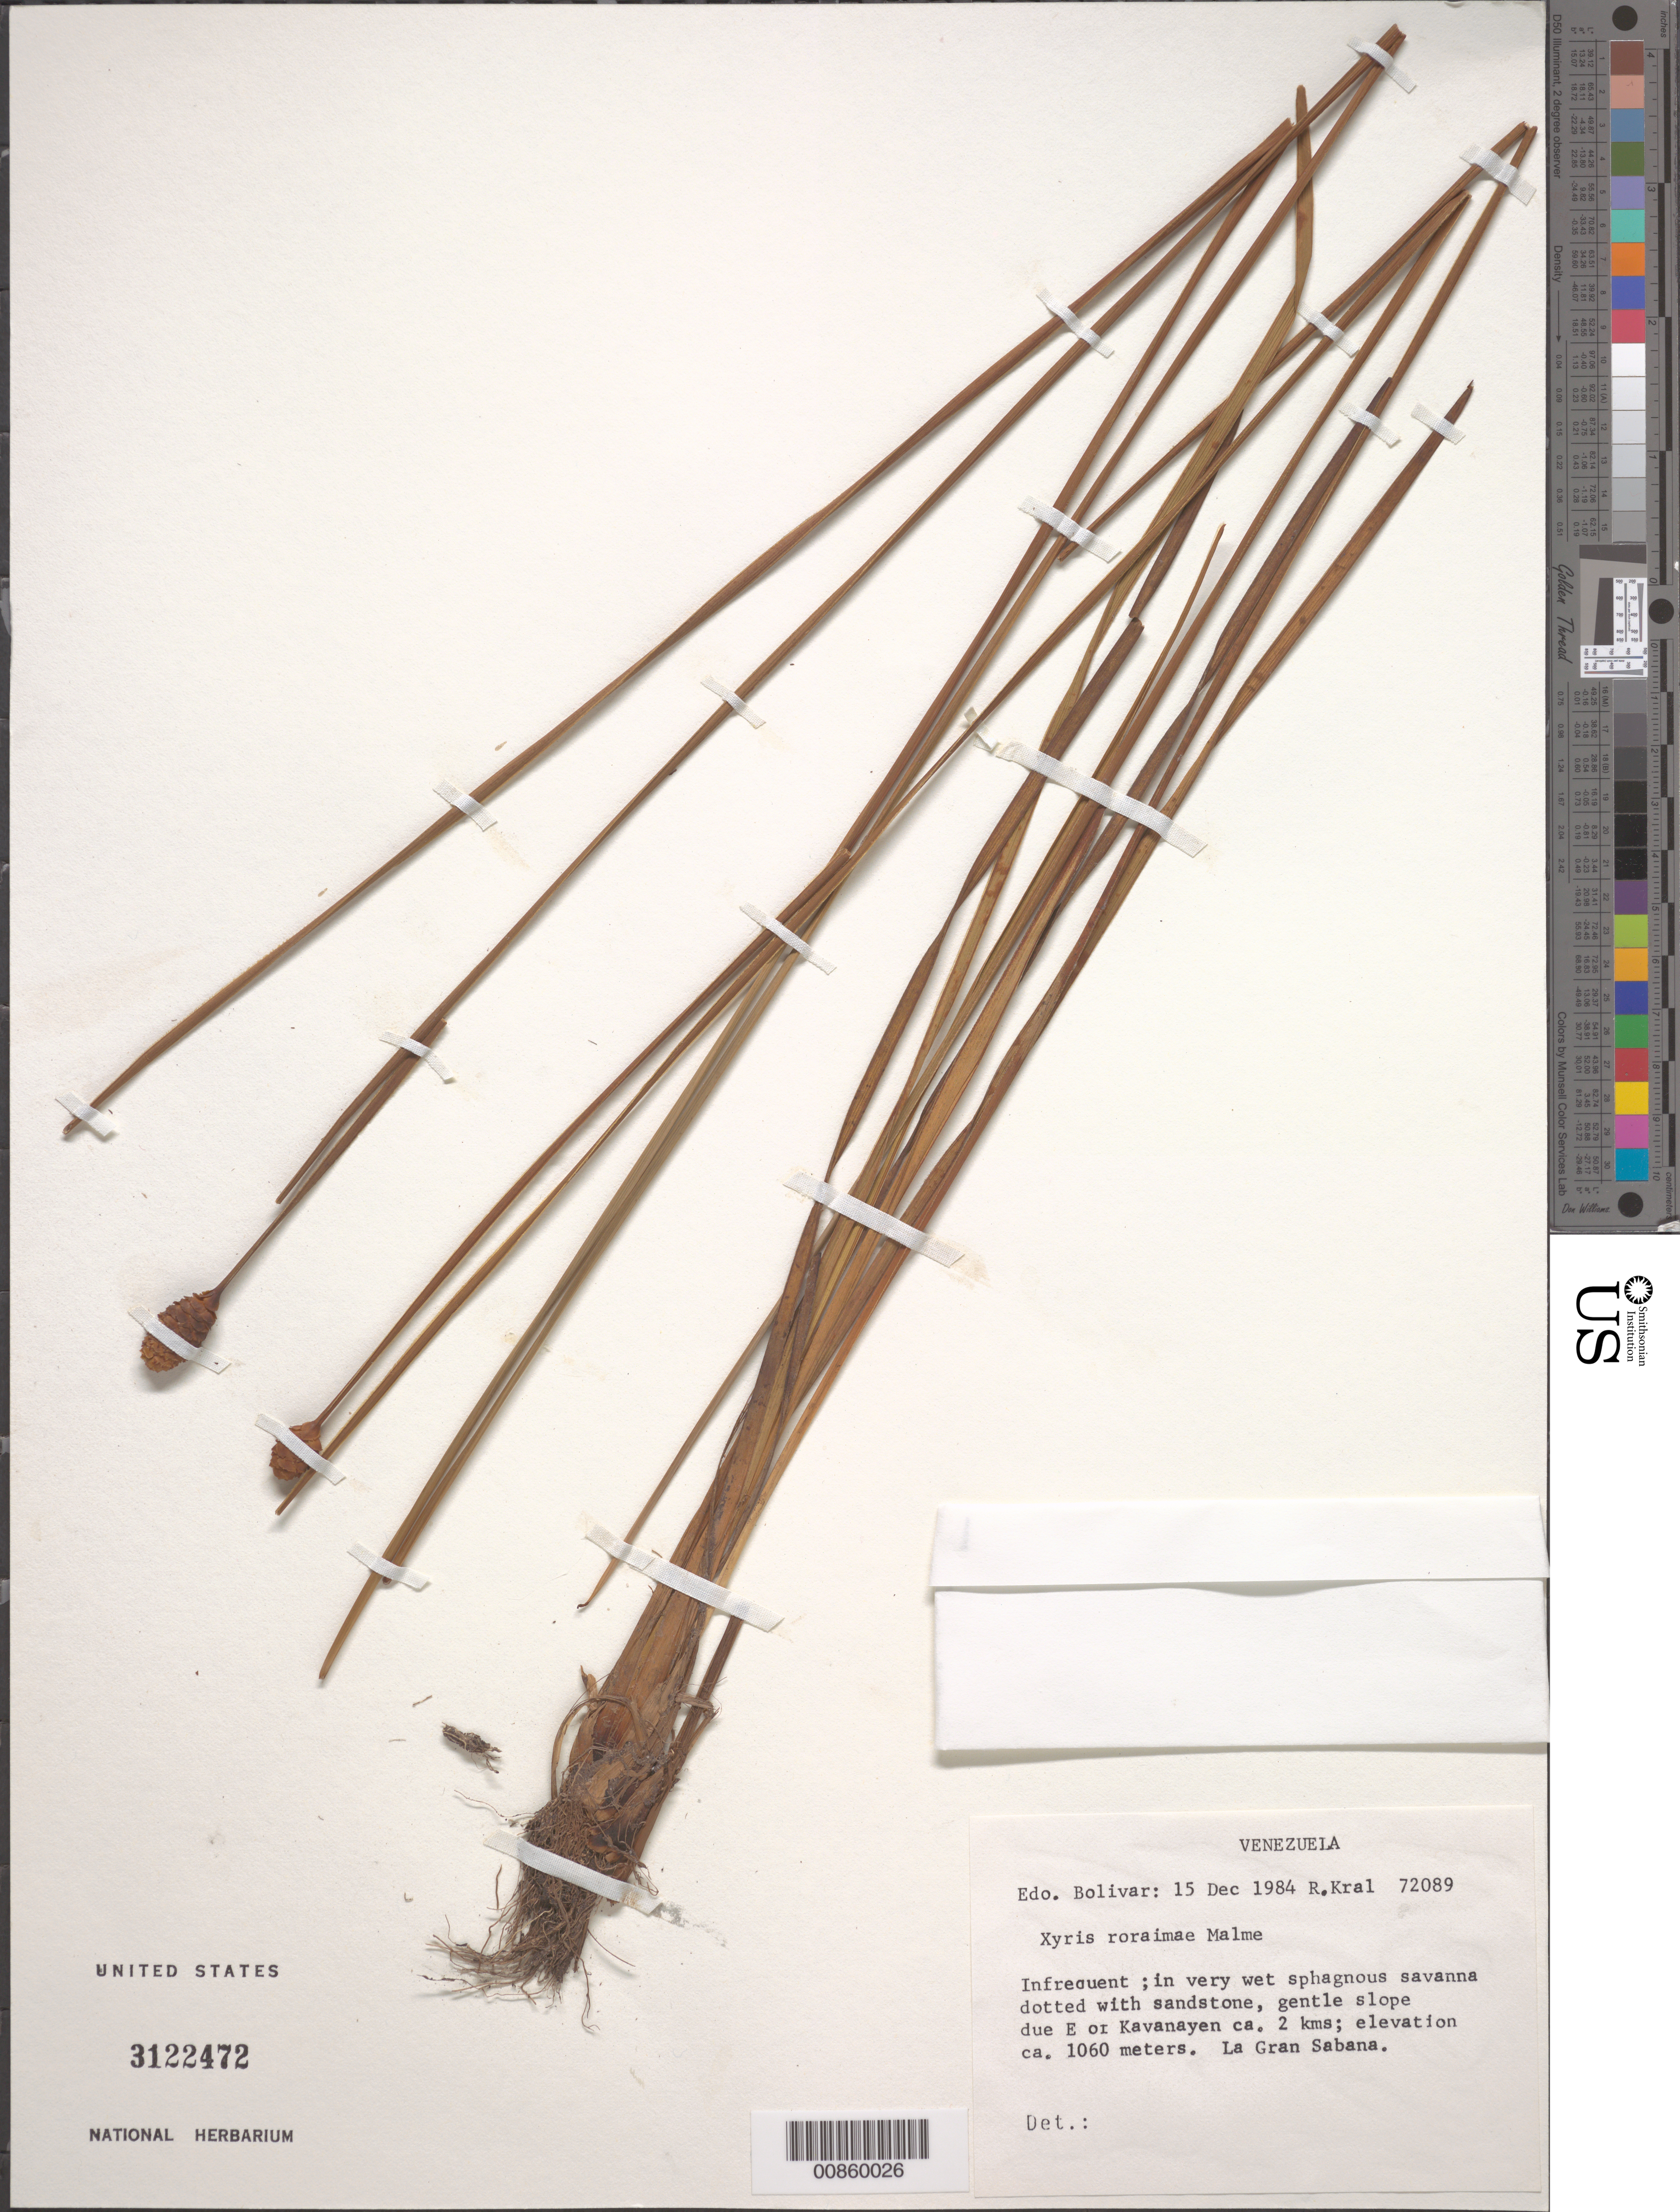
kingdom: Plantae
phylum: Tracheophyta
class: Liliopsida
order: Poales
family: Xyridaceae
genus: Xyris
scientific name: Xyris roraimae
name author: Malme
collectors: R. Kral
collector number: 72089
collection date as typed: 15-Dec-84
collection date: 1984-12-15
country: Venezuela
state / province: Bolívar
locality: Gran Sabana, Kavanayén, ca. 2 km E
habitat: In very wet sphagnous savanna dotted with sandstone; gentle slope.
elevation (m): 1060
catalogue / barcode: US 3122472